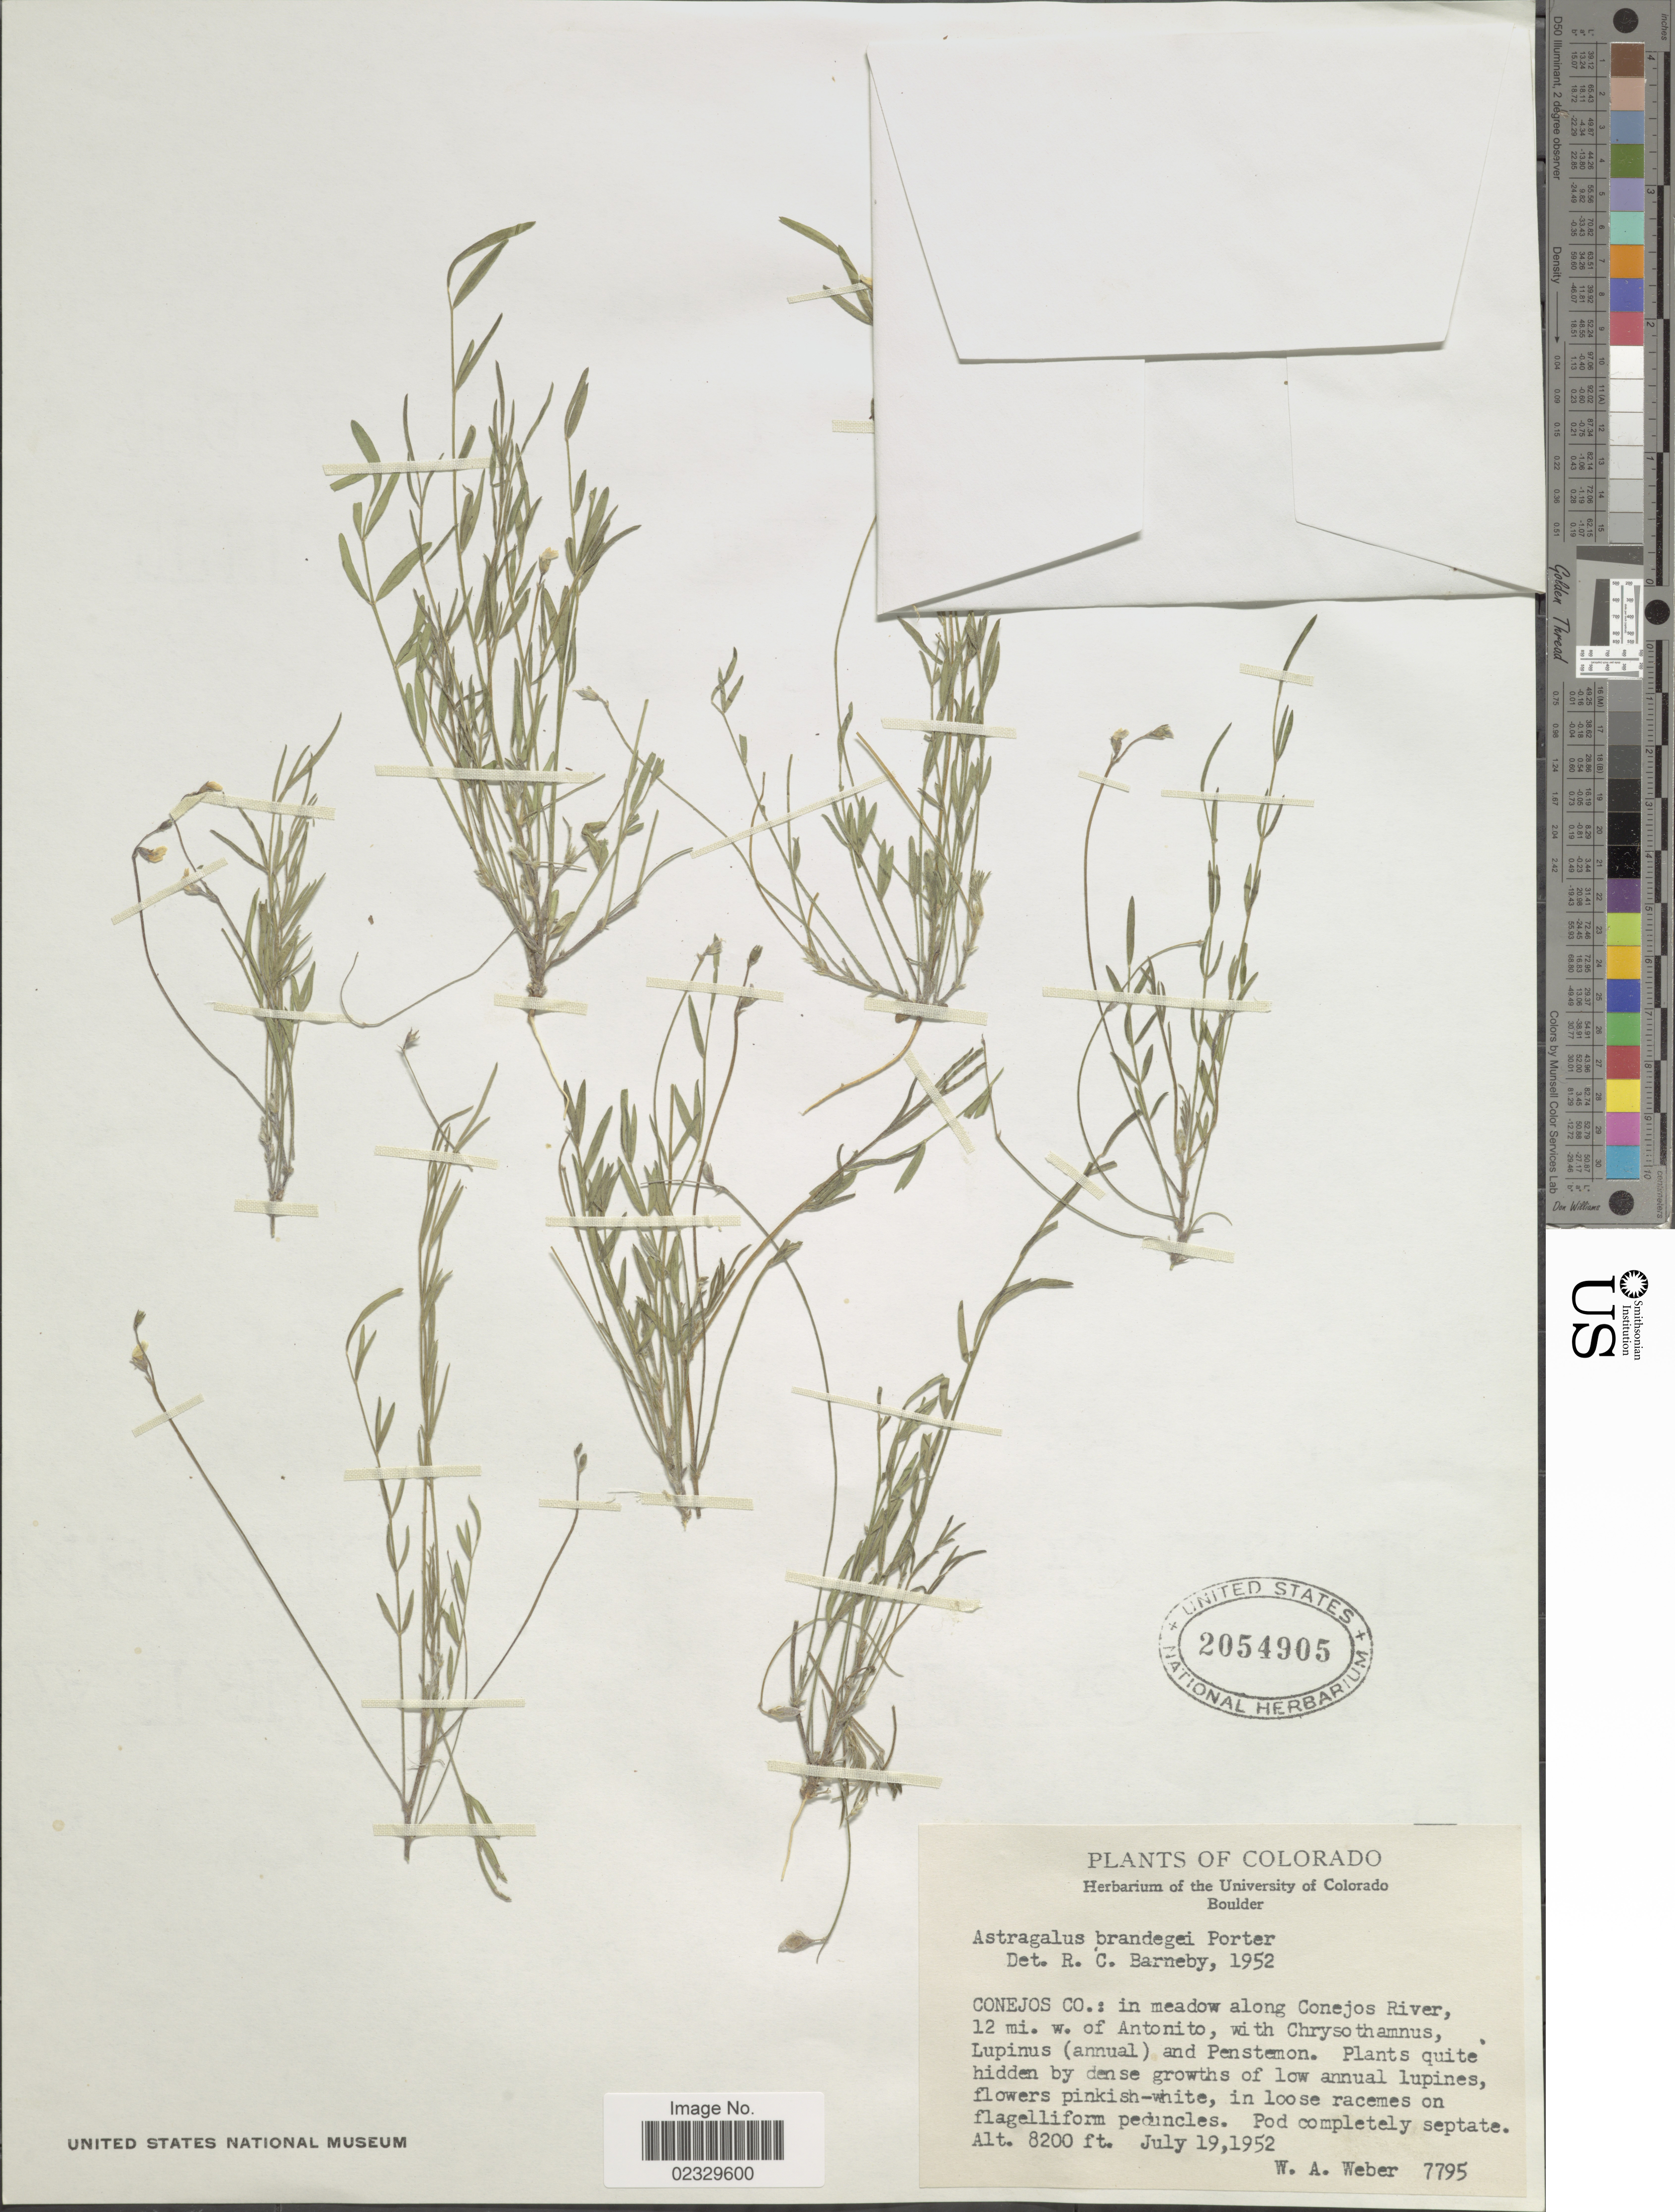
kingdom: Plantae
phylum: Tracheophyta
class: Magnoliopsida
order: Fabales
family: Fabaceae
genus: Astragalus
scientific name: Astragalus brandegei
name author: Porter ex A. Gray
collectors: W. A. Weber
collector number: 7795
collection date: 1952-07-19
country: United States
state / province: Colorado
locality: Cenejos Co.: in meadow along Conejos River, 12 mi. w. of Antonito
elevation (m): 2499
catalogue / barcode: US 2054905